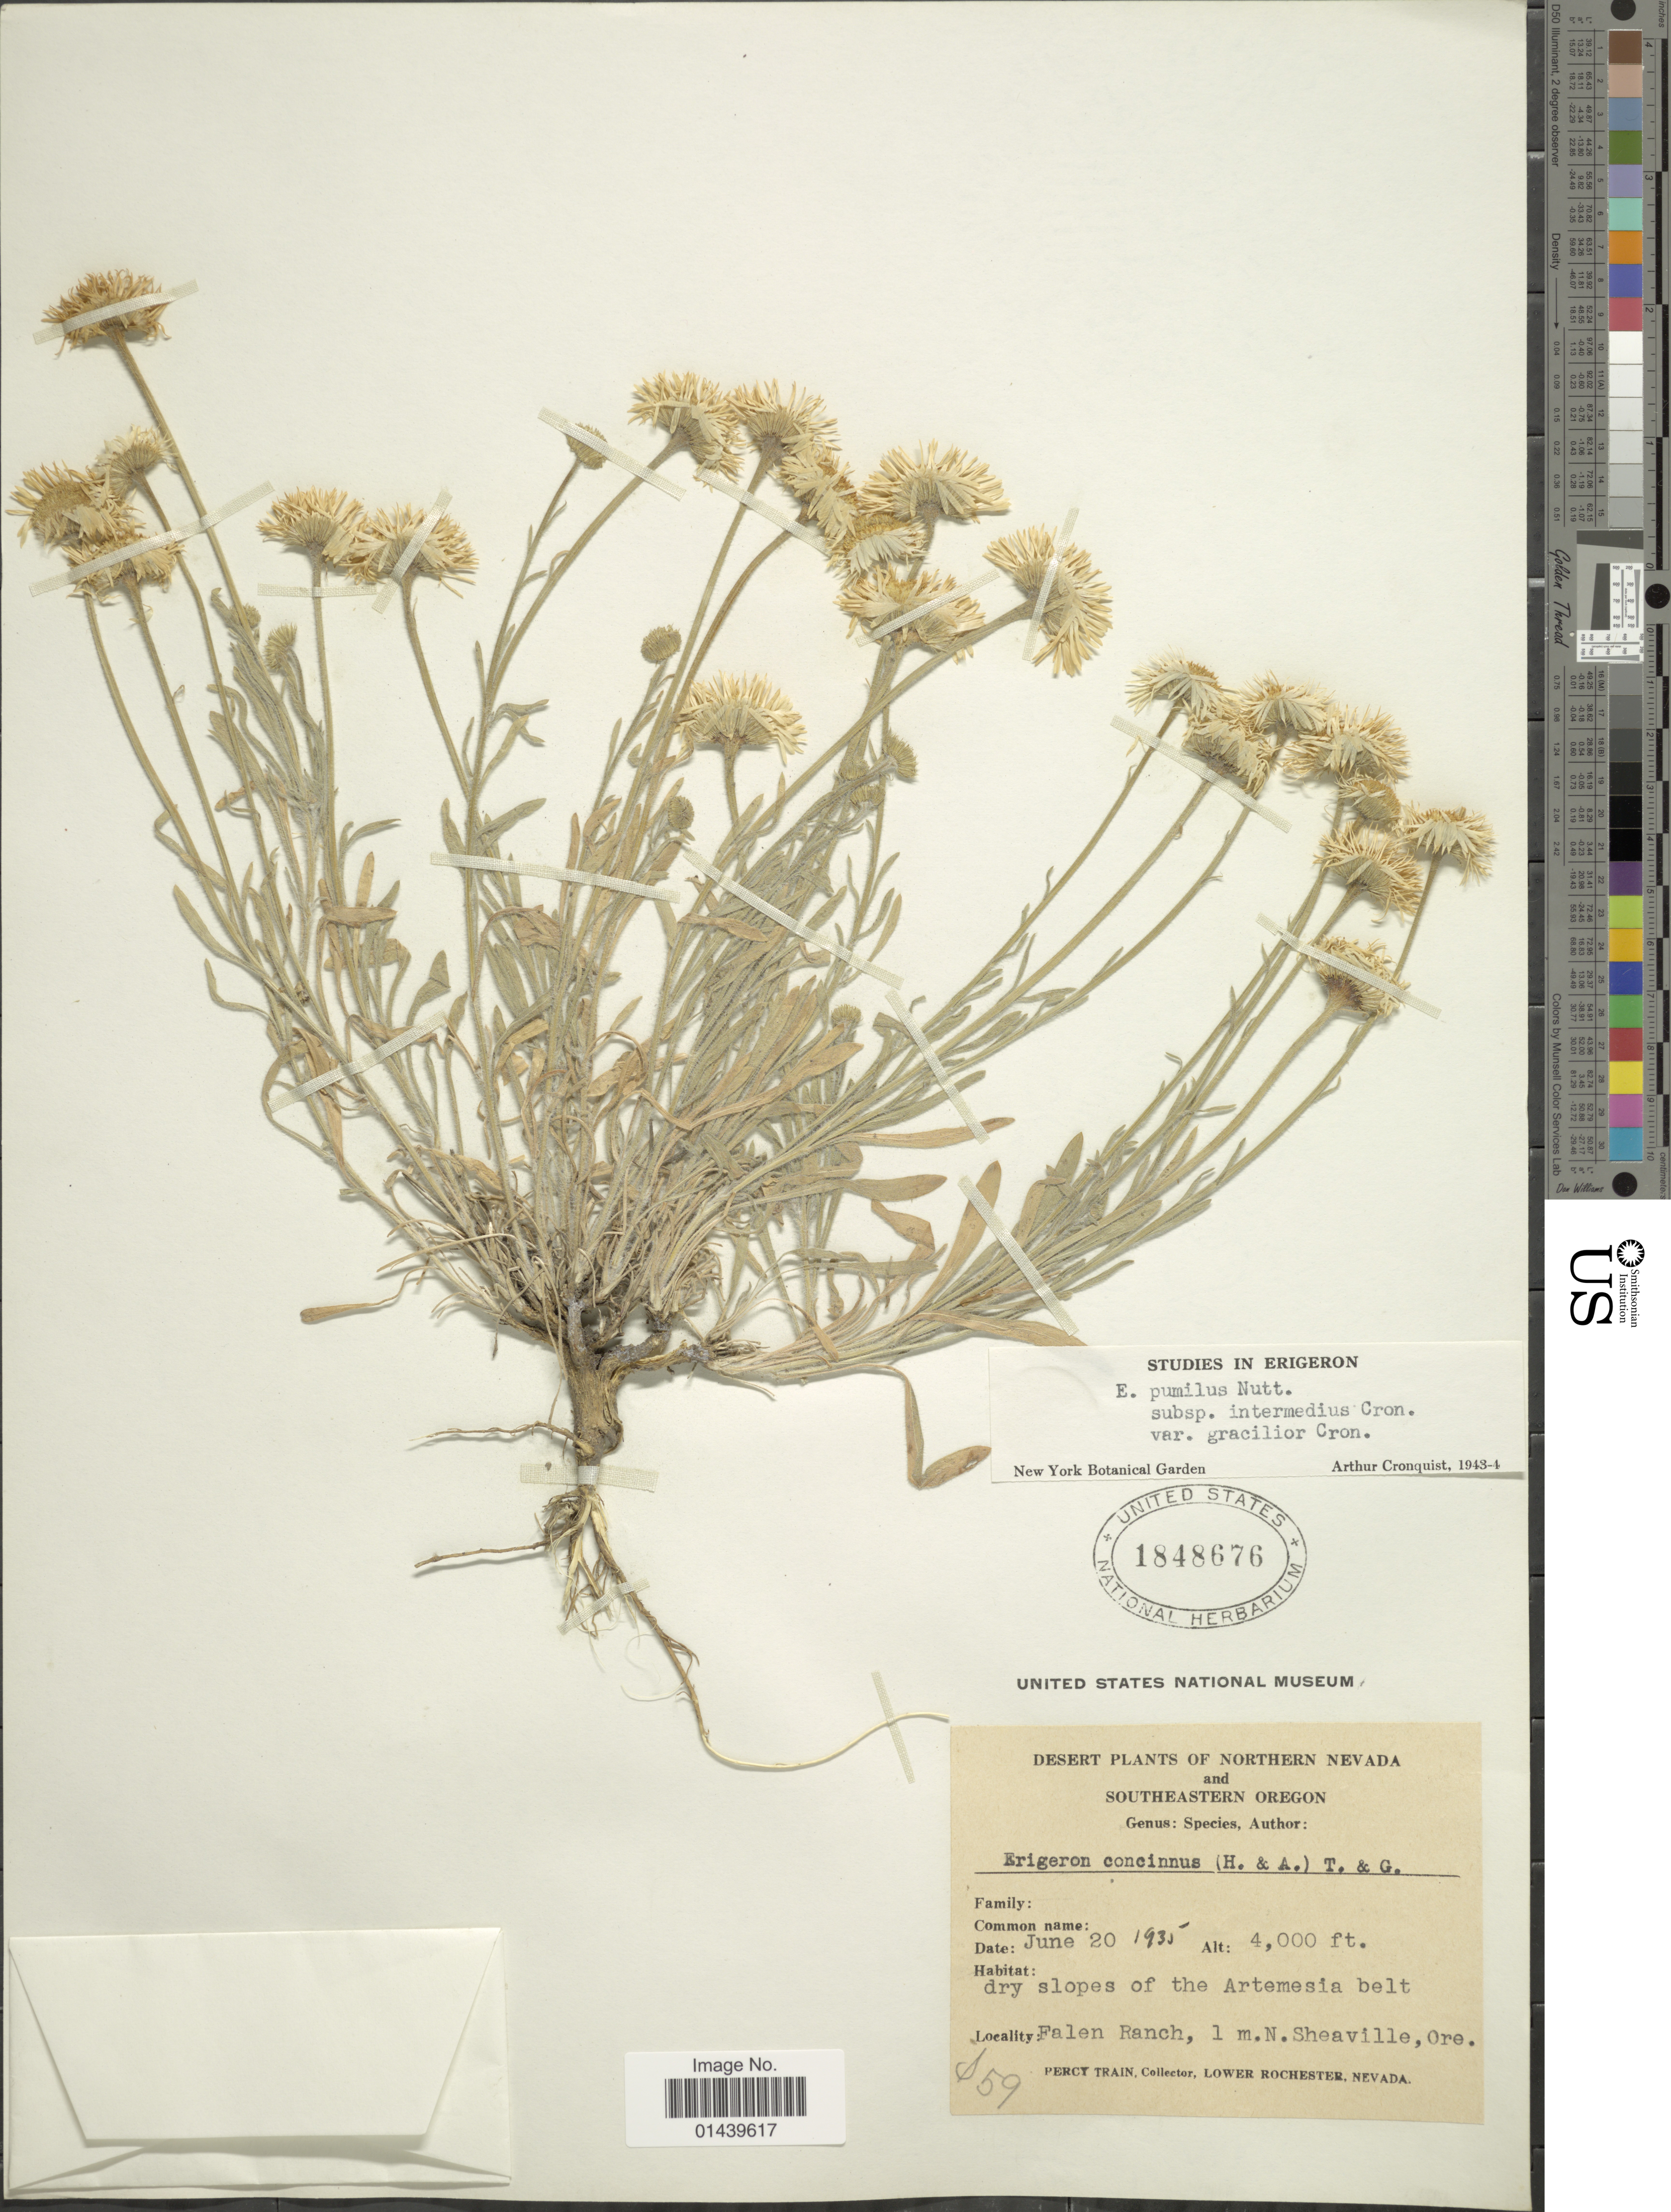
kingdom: Plantae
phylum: Tracheophyta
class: Magnoliopsida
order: Asterales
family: Asteraceae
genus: Erigeron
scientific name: Erigeron pumilus subsp. intermedius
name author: Cronq.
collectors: P. Train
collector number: D59*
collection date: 1935-06-20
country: United States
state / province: Oregon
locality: Northern Nevada and Southeastern Oregon. Falen Ranch, 1 m. N Sheaville, Ore.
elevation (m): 1219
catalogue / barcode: US 1848676